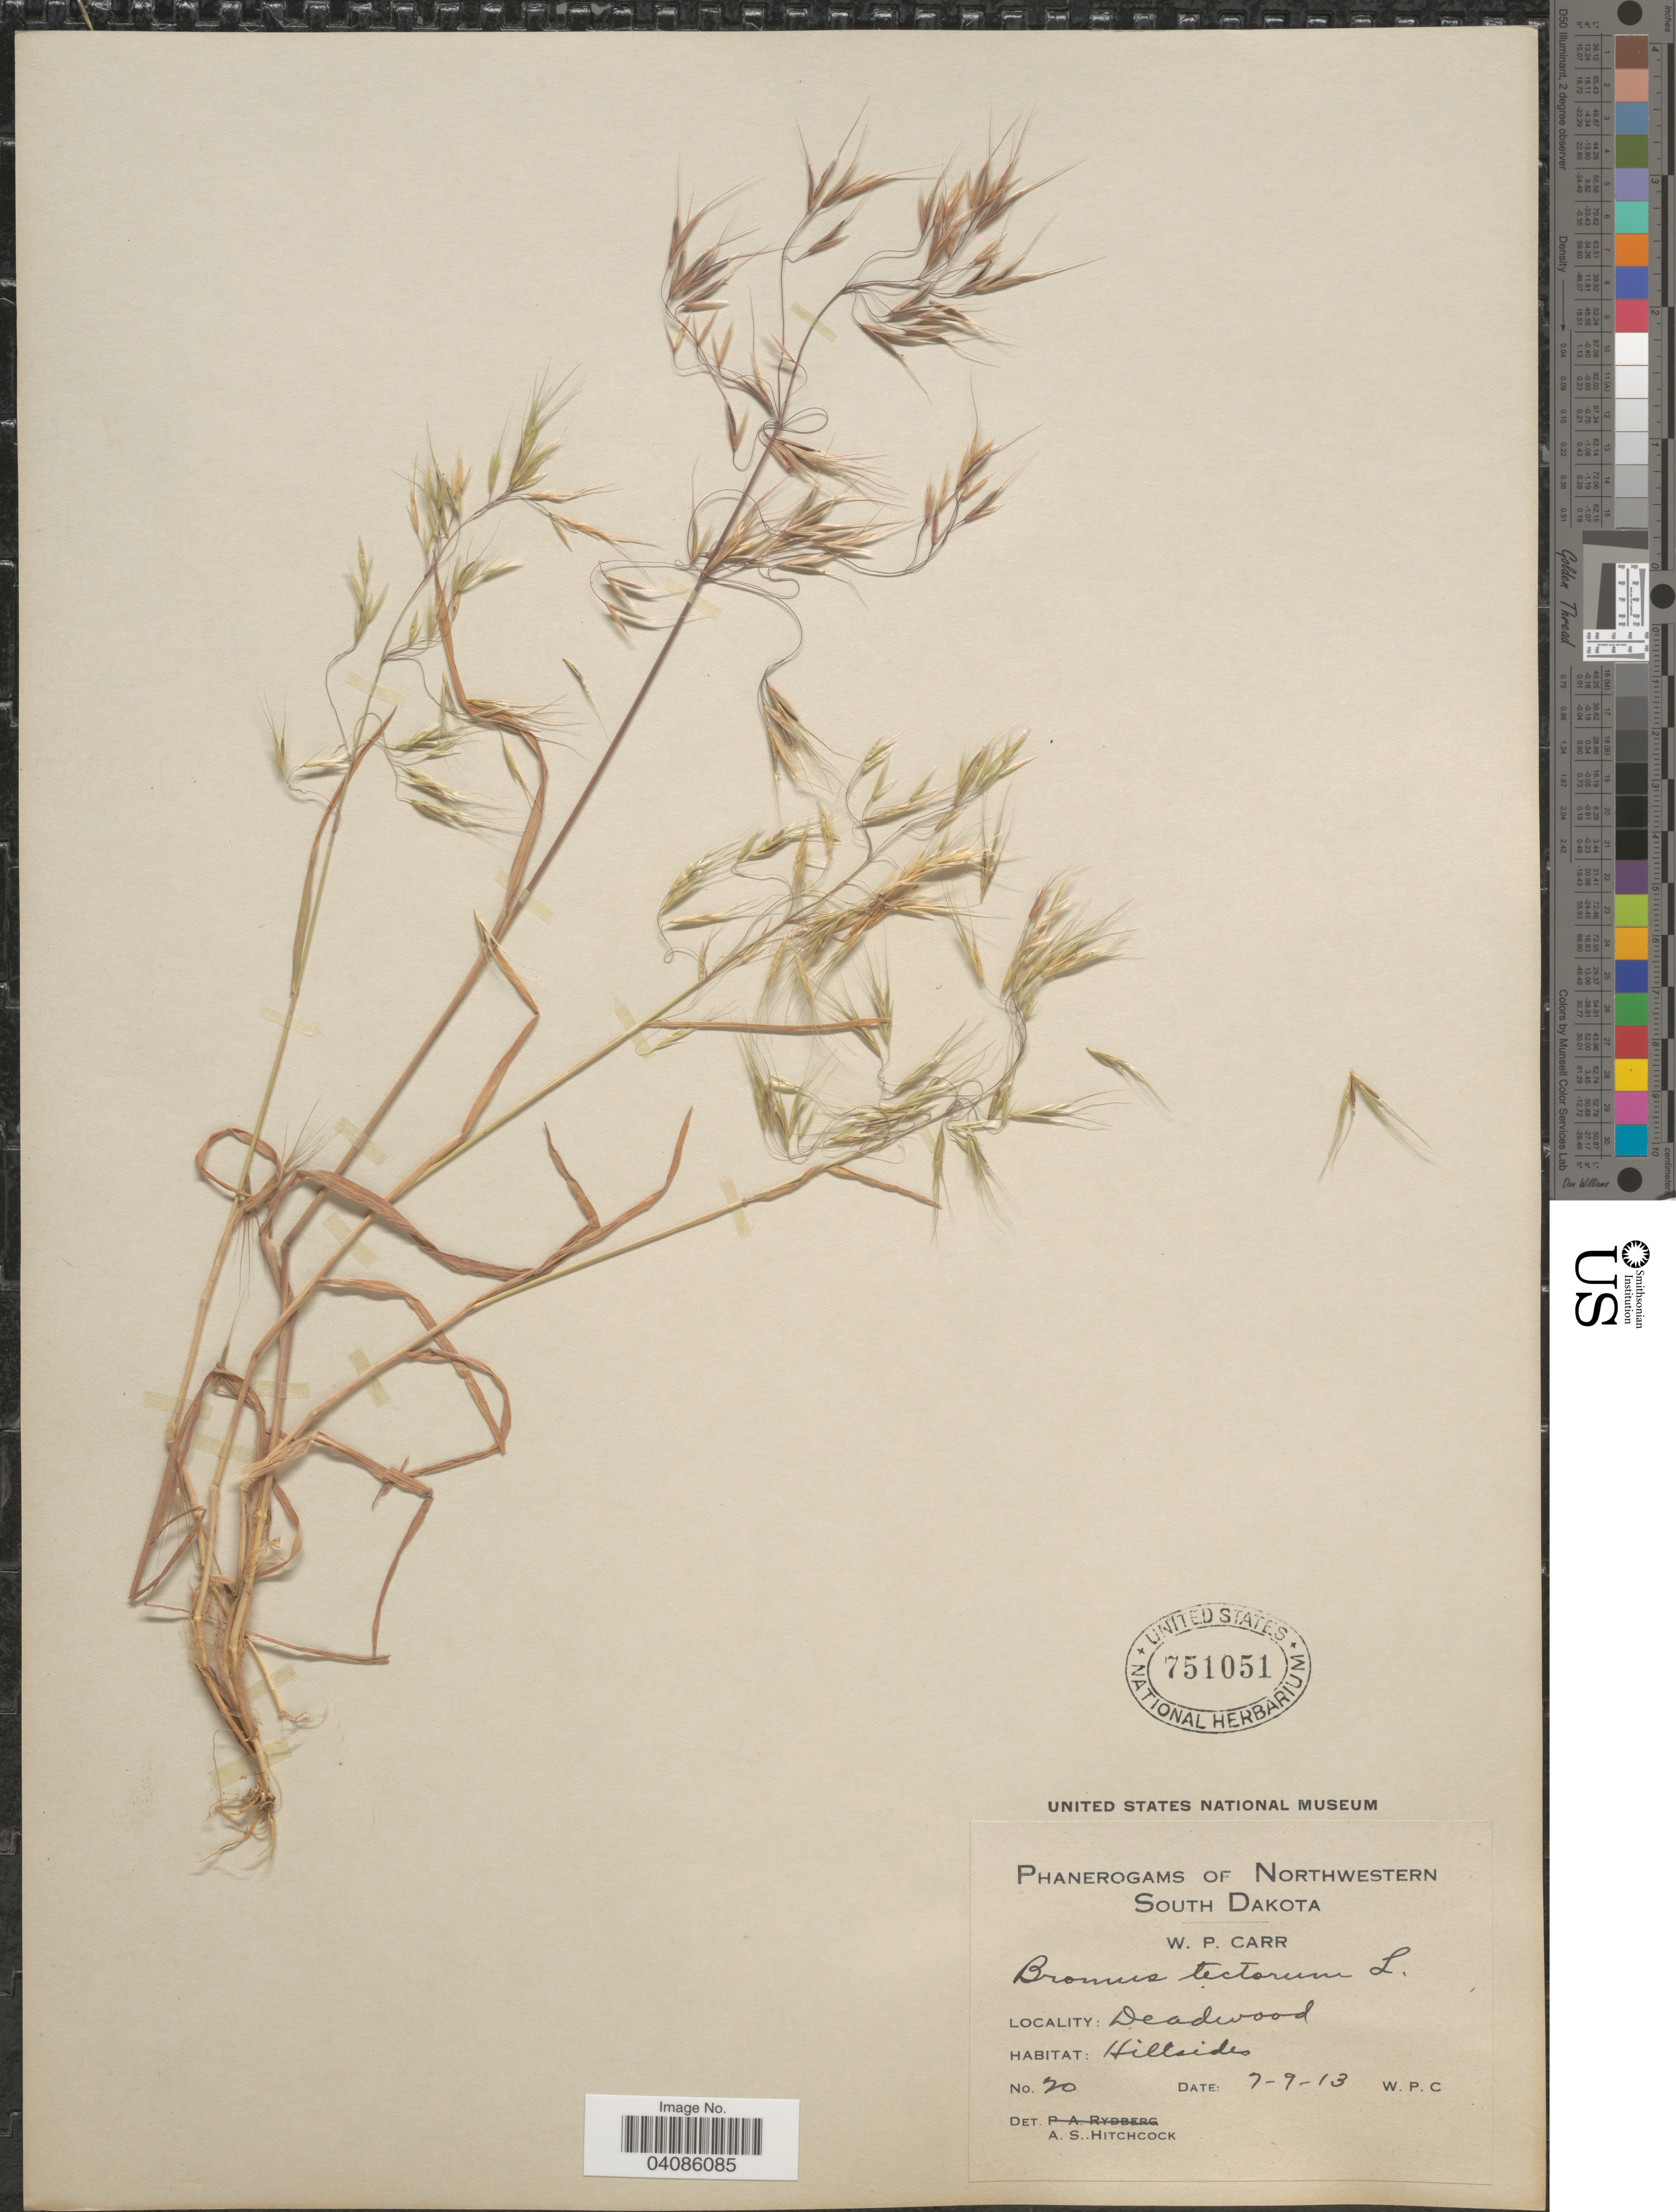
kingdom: Plantae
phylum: Tracheophyta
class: Liliopsida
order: Poales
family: Poaceae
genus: Bromus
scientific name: Bromus tectorum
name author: L.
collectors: W. Carr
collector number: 20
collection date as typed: Transcribed d/m/y: 9/7/13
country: United States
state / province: South Dakota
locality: Northwestern South Dakota. Deadwood. Hillsides.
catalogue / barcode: US 751051